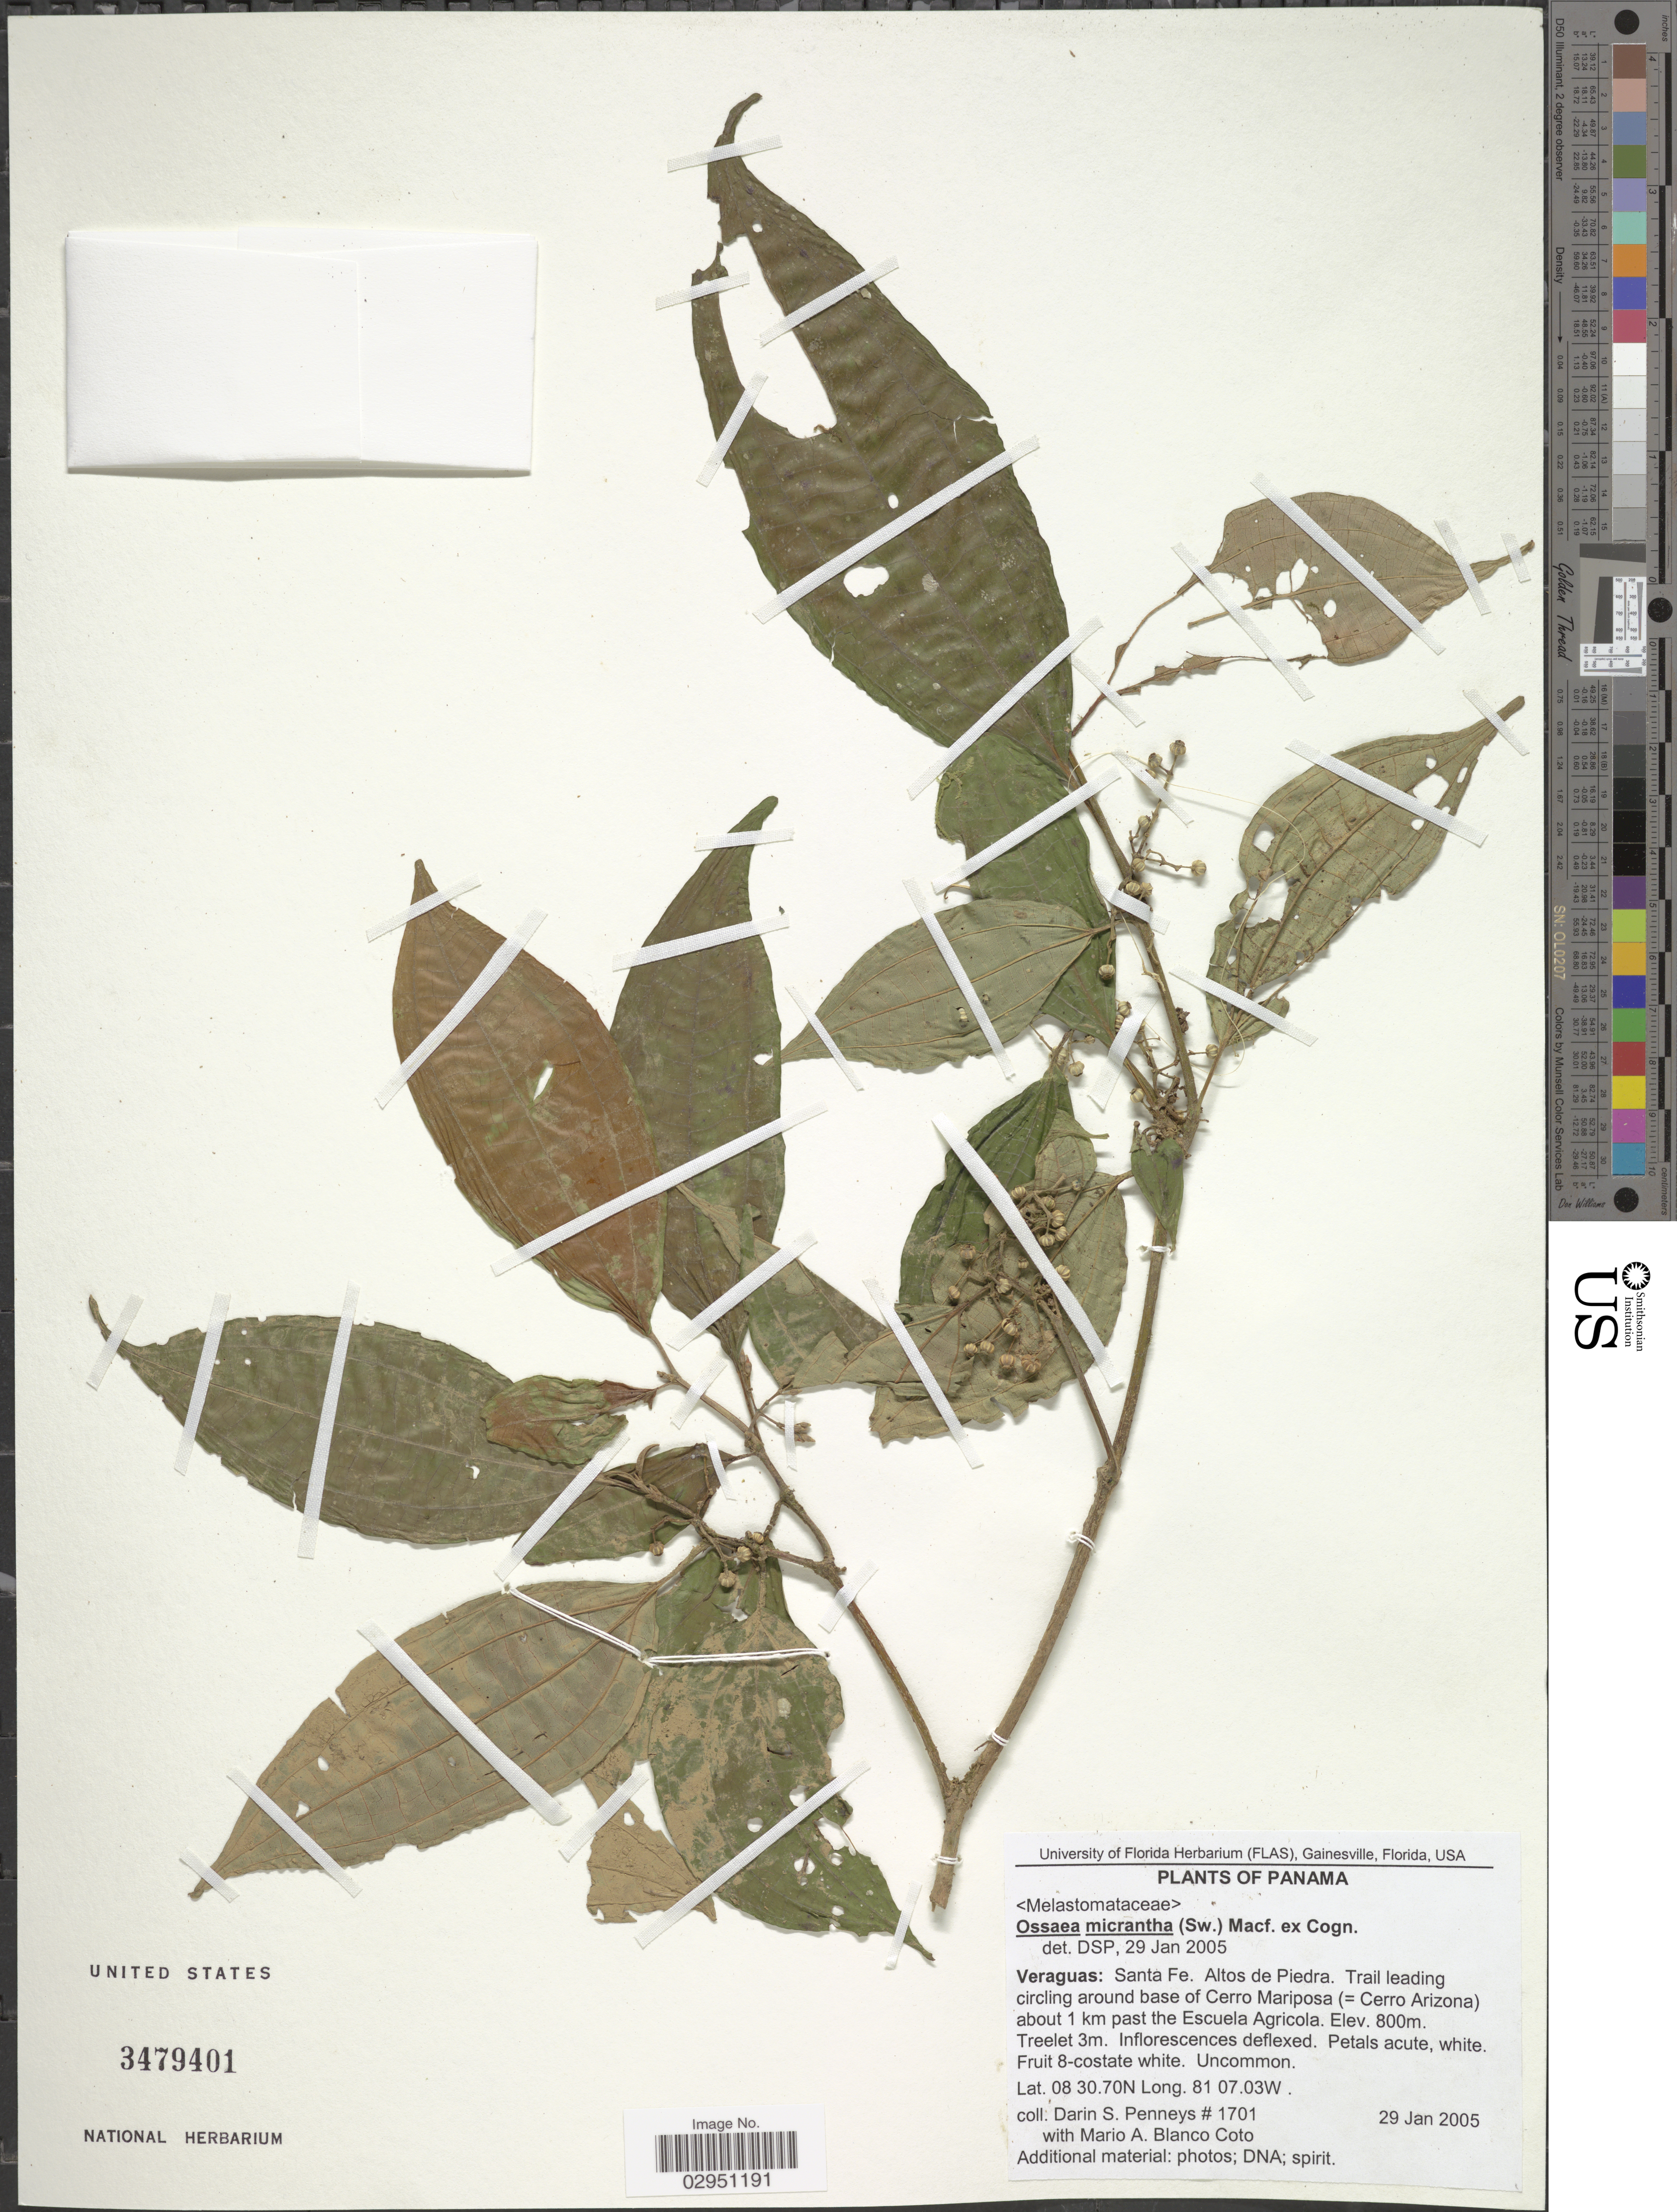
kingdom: Plantae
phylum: Tracheophyta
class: Magnoliopsida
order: Myrtales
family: Melastomataceae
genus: Ossaea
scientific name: Ossaea micrantha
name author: (Sw.) Macfad. ex Cogn.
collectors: D. S. Penneys & M. Blanco Coto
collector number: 1701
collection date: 2005-01-29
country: Panama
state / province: Veraguas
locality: Santa Fe. Altos de Piedra. Trail leading circling around base of Cerro Mairposa (=Cerro Arizona) about 1 km past the Escuela Agricola.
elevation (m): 800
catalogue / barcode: US 3479401